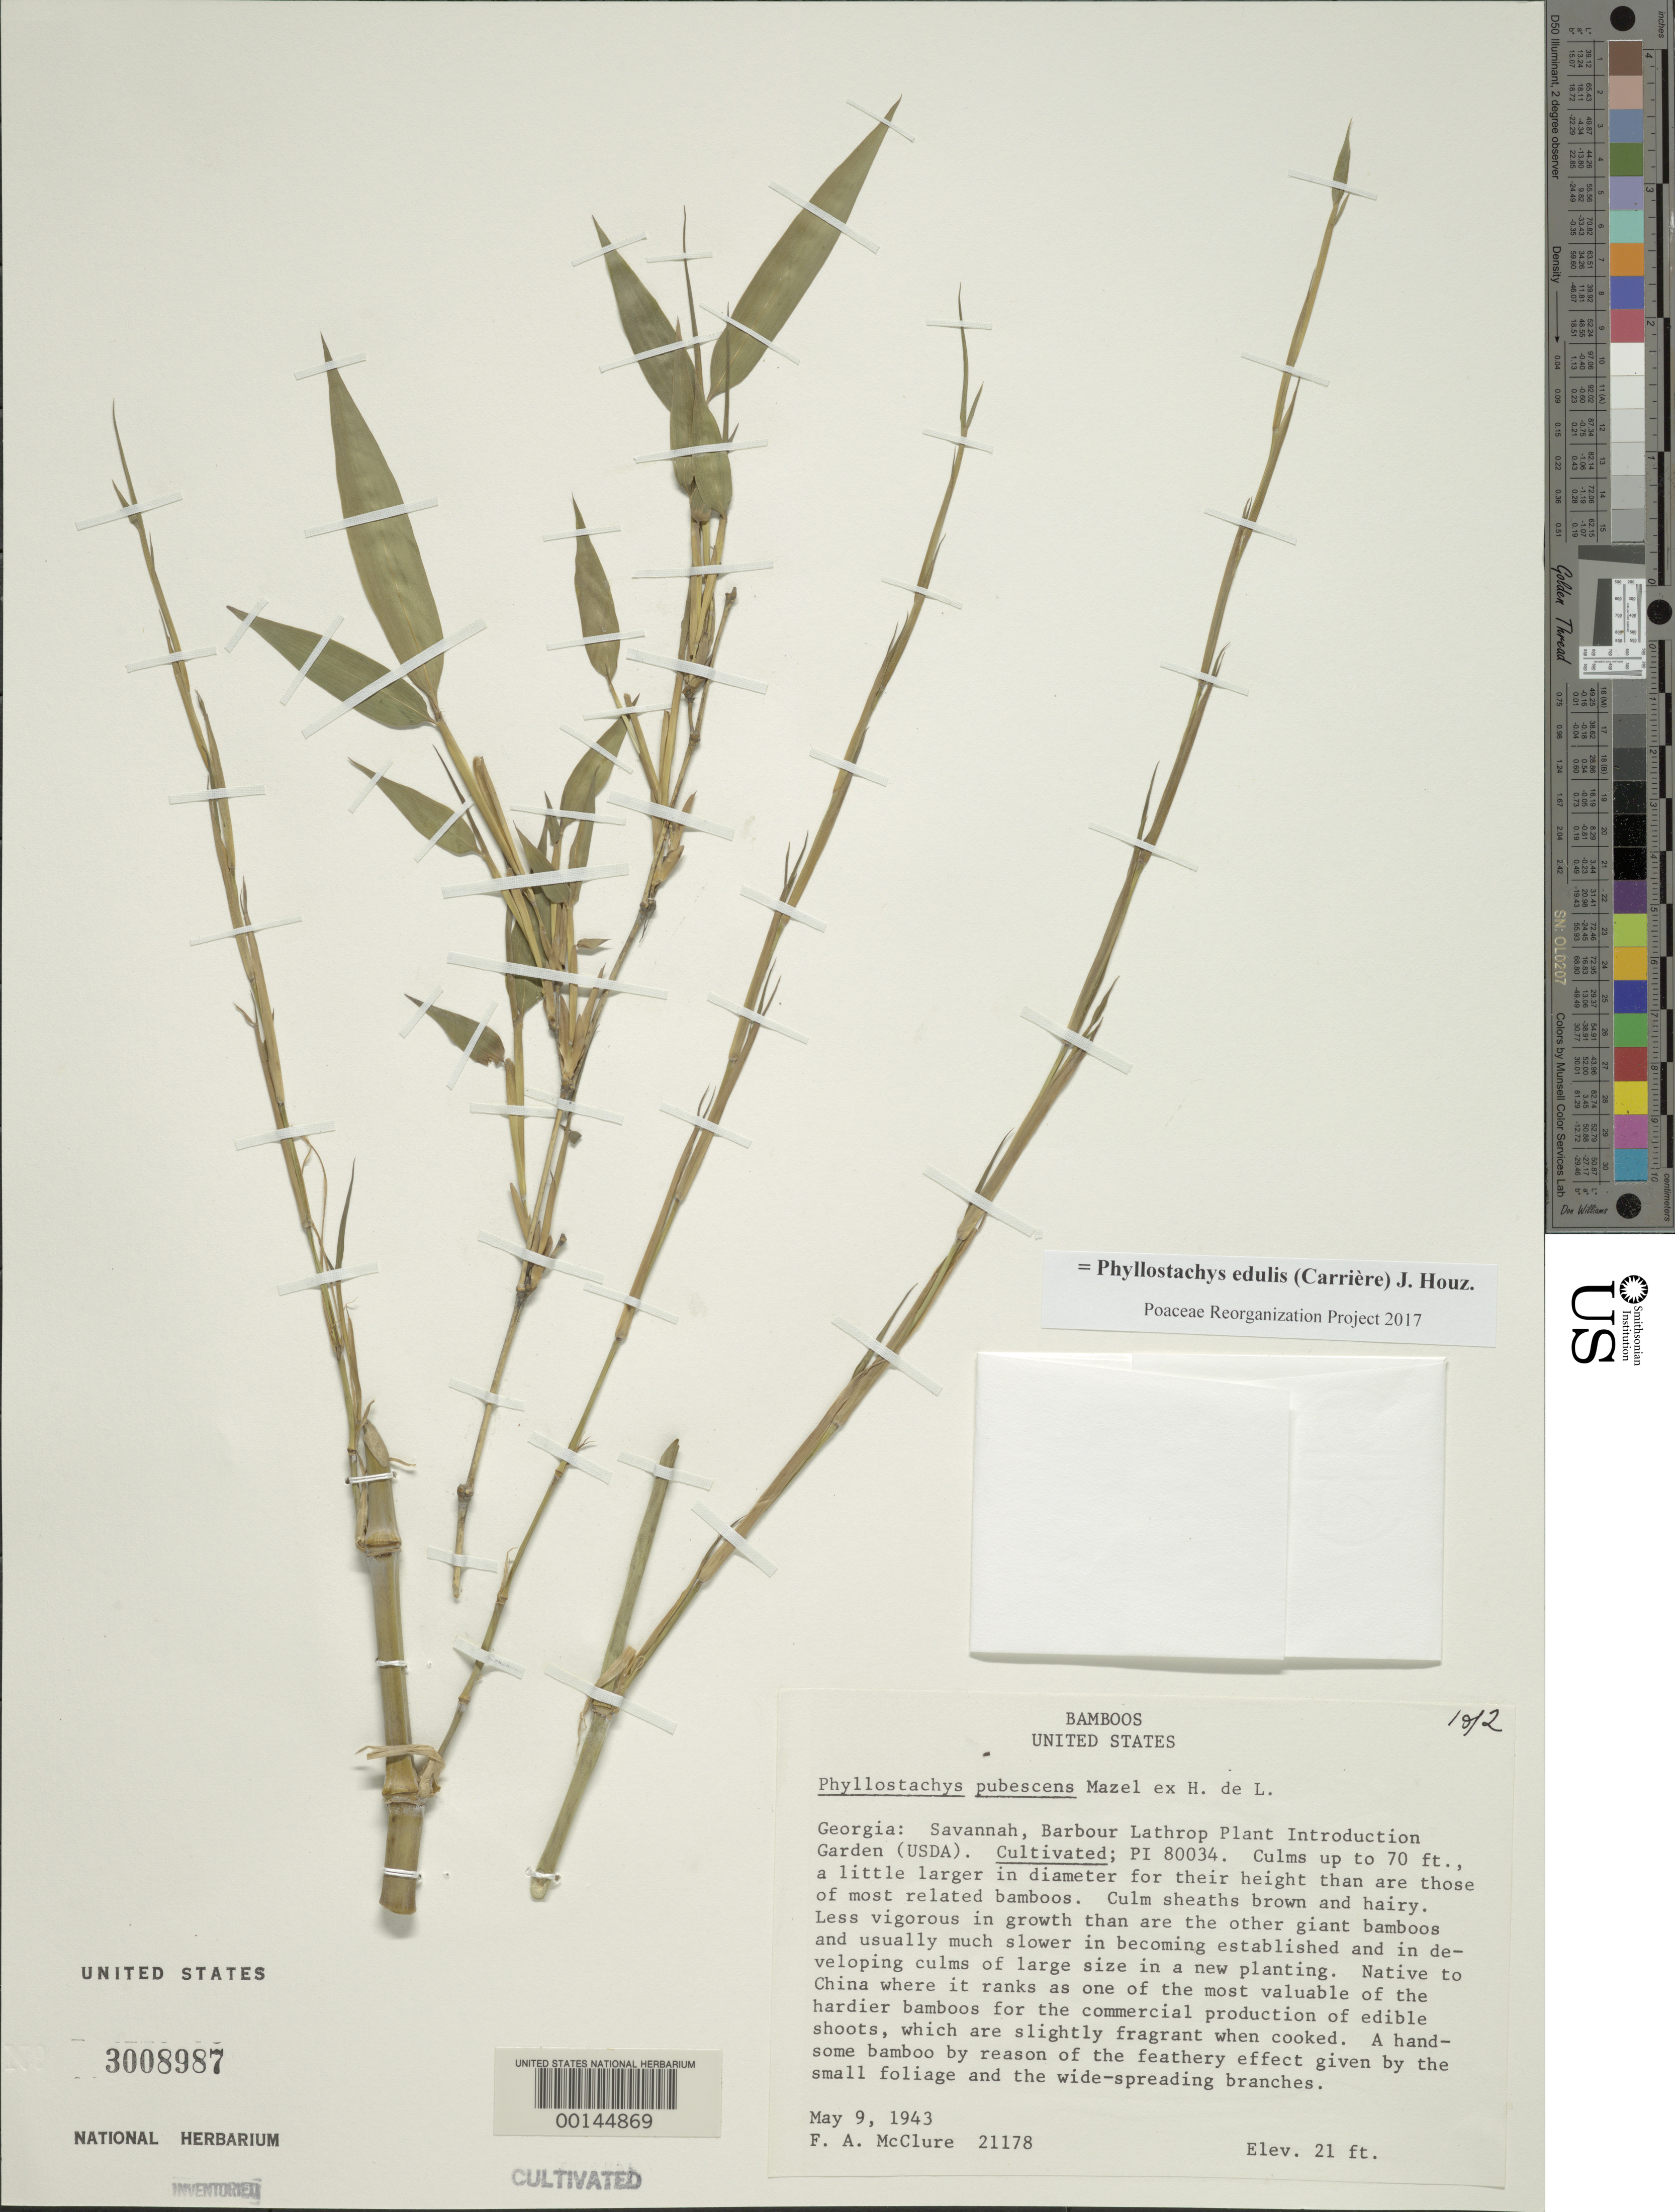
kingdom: Plantae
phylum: Tracheophyta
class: Liliopsida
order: Poales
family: Poaceae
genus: Phyllostachys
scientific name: Phyllostachys edulis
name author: (Carrière) J. Houz.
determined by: Poaceae Reorganization Project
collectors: F. A. McClure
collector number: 21178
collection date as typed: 09 May 1943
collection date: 1943-05-09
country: United States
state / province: Georgia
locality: Savannah, barbour lathrop p.i. garden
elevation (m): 6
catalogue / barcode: US 3008987